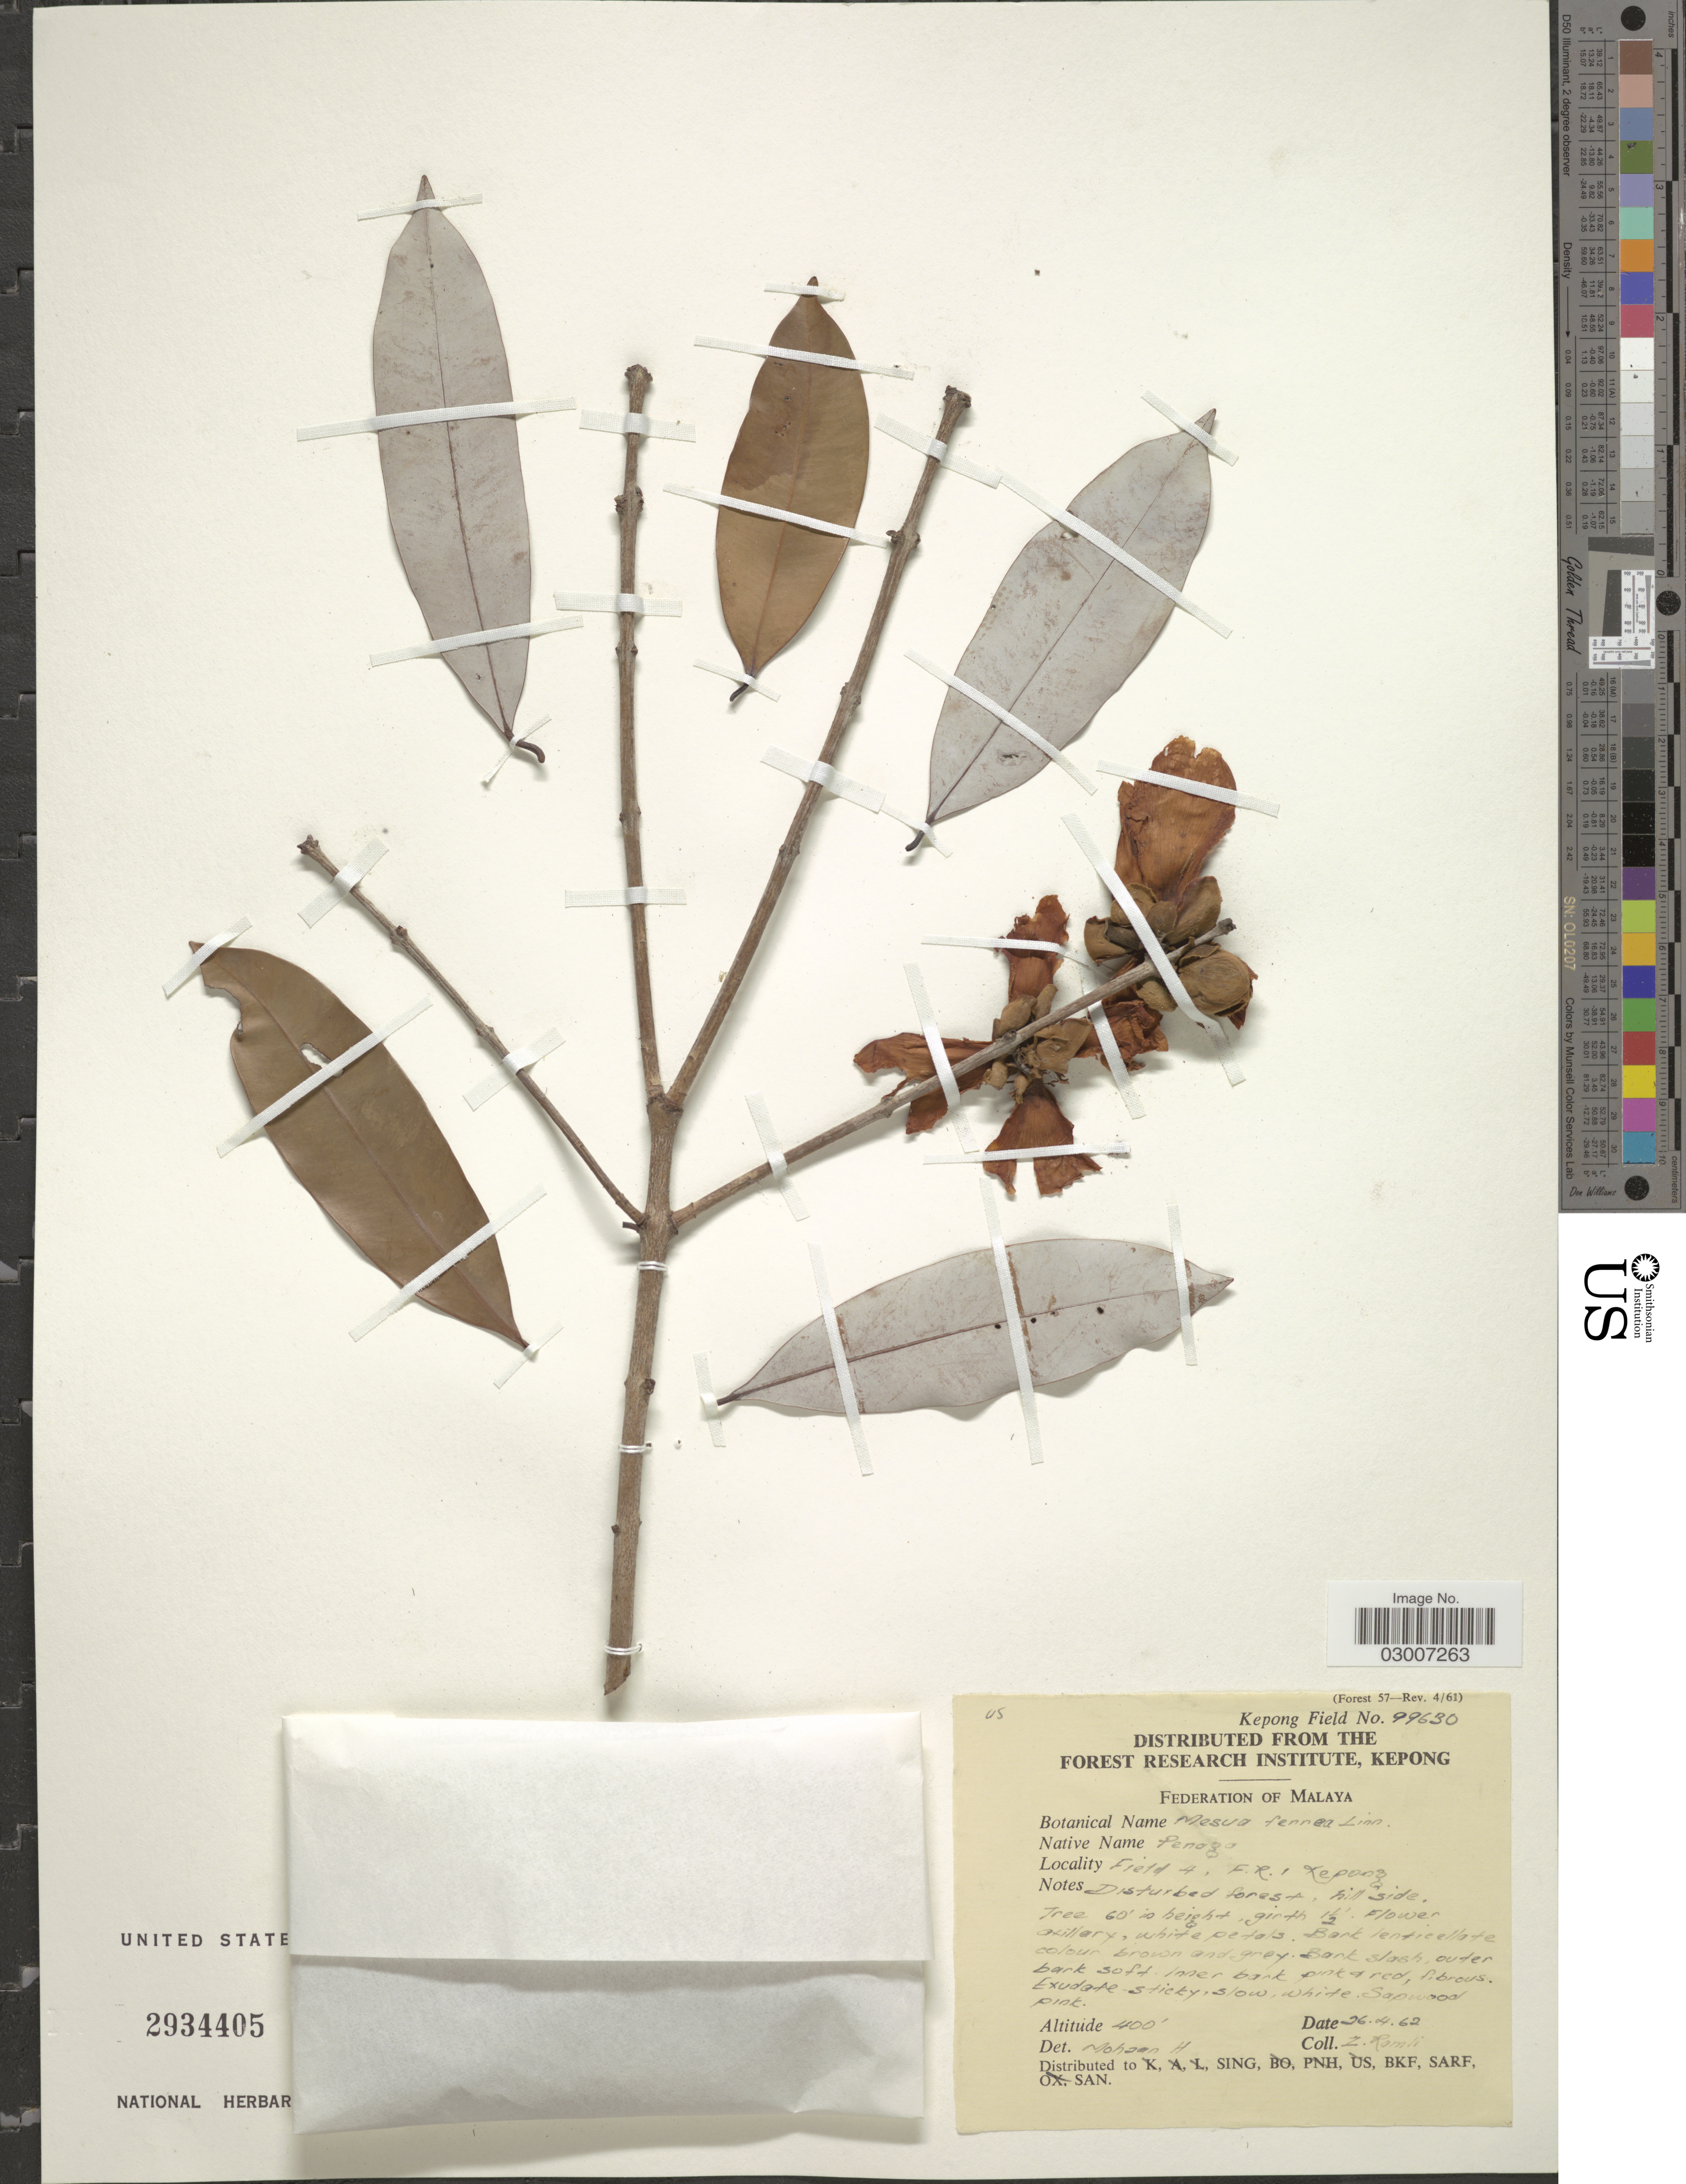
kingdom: Plantae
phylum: Tracheophyta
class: Magnoliopsida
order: Malpighiales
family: Calophyllaceae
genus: Mesua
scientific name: Mesua ferrea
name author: L.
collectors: Z. Ramli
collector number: Kepong Field 99630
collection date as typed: Transcribed d/m/y: 26/4/62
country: Malaysia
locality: Federation of Malaya. Field 4, F.R. Kepong.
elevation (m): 122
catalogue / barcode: US 2934405